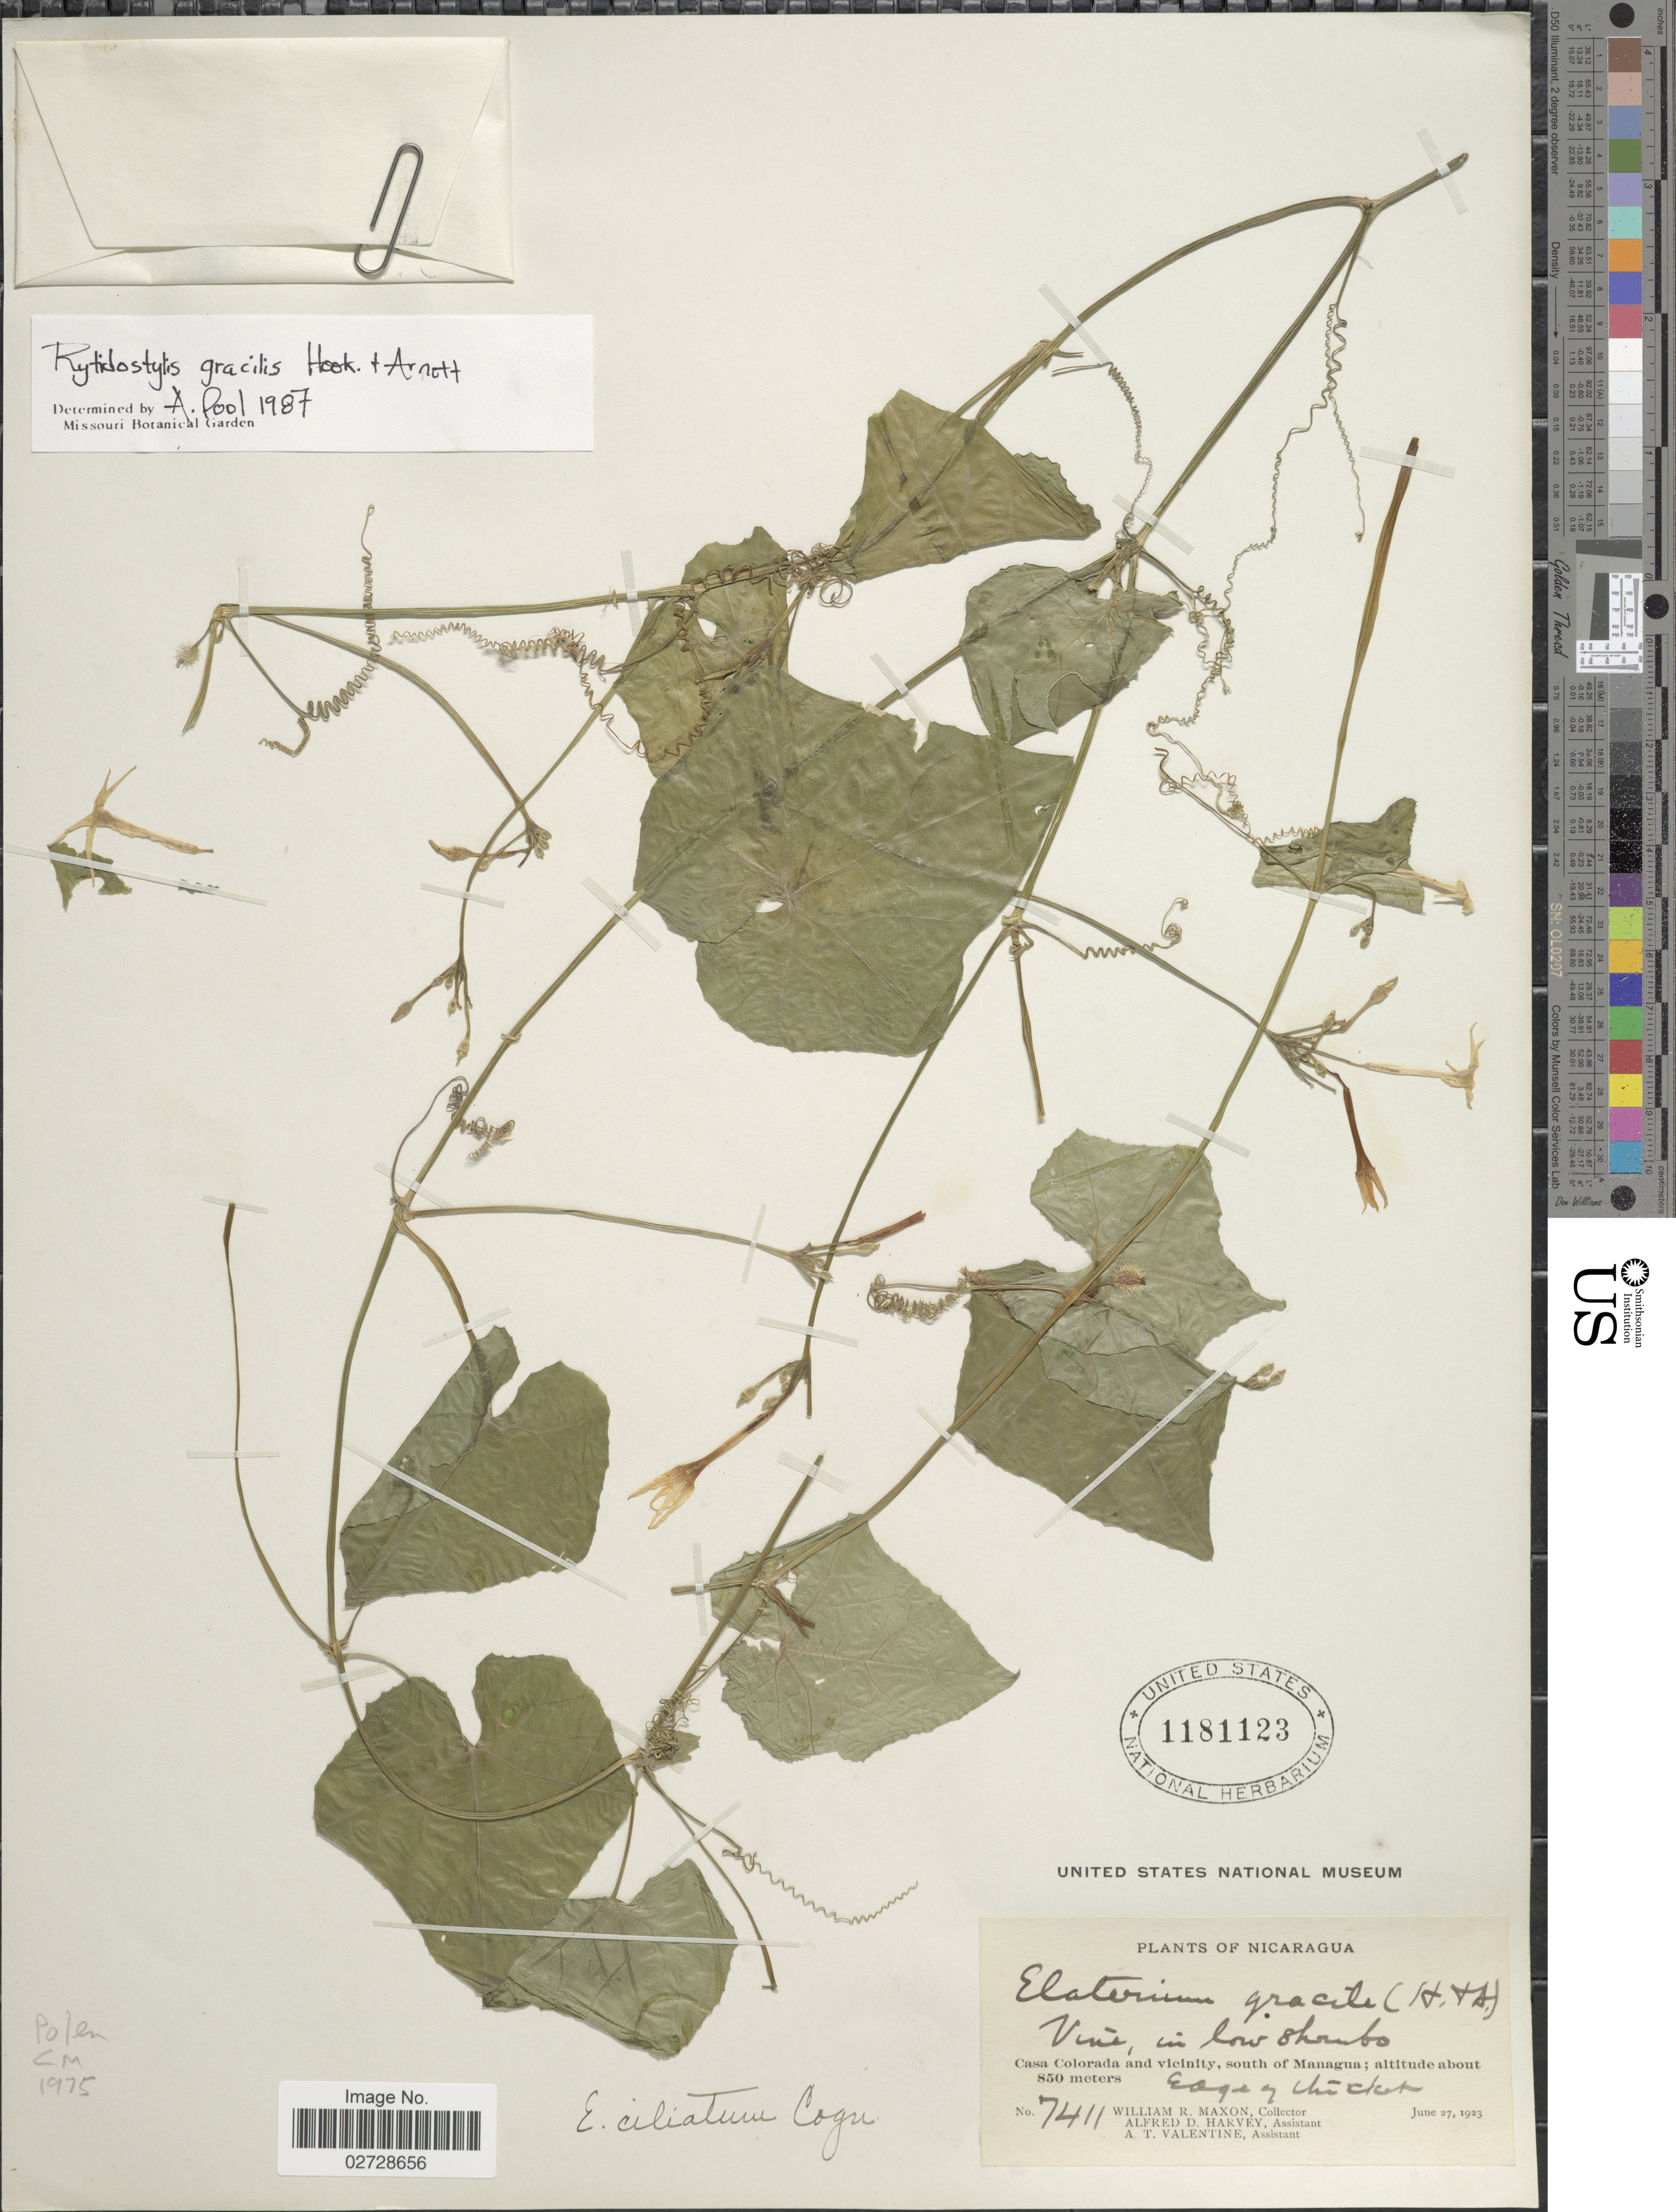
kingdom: Plantae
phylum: Tracheophyta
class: Magnoliopsida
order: Cucurbitales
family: Cucurbitaceae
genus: Cyclanthera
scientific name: Cyclanthera carthagenensis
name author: (Jacq.) H. Schaef. & S.S. Renner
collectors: W. R. Maxon, A. D. Harvey & A. Valentine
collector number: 7411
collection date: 1923-06-27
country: Nicaragua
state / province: Managua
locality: Casa Colorada and vicinity, south of Managua.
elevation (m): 850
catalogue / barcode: US 1181123